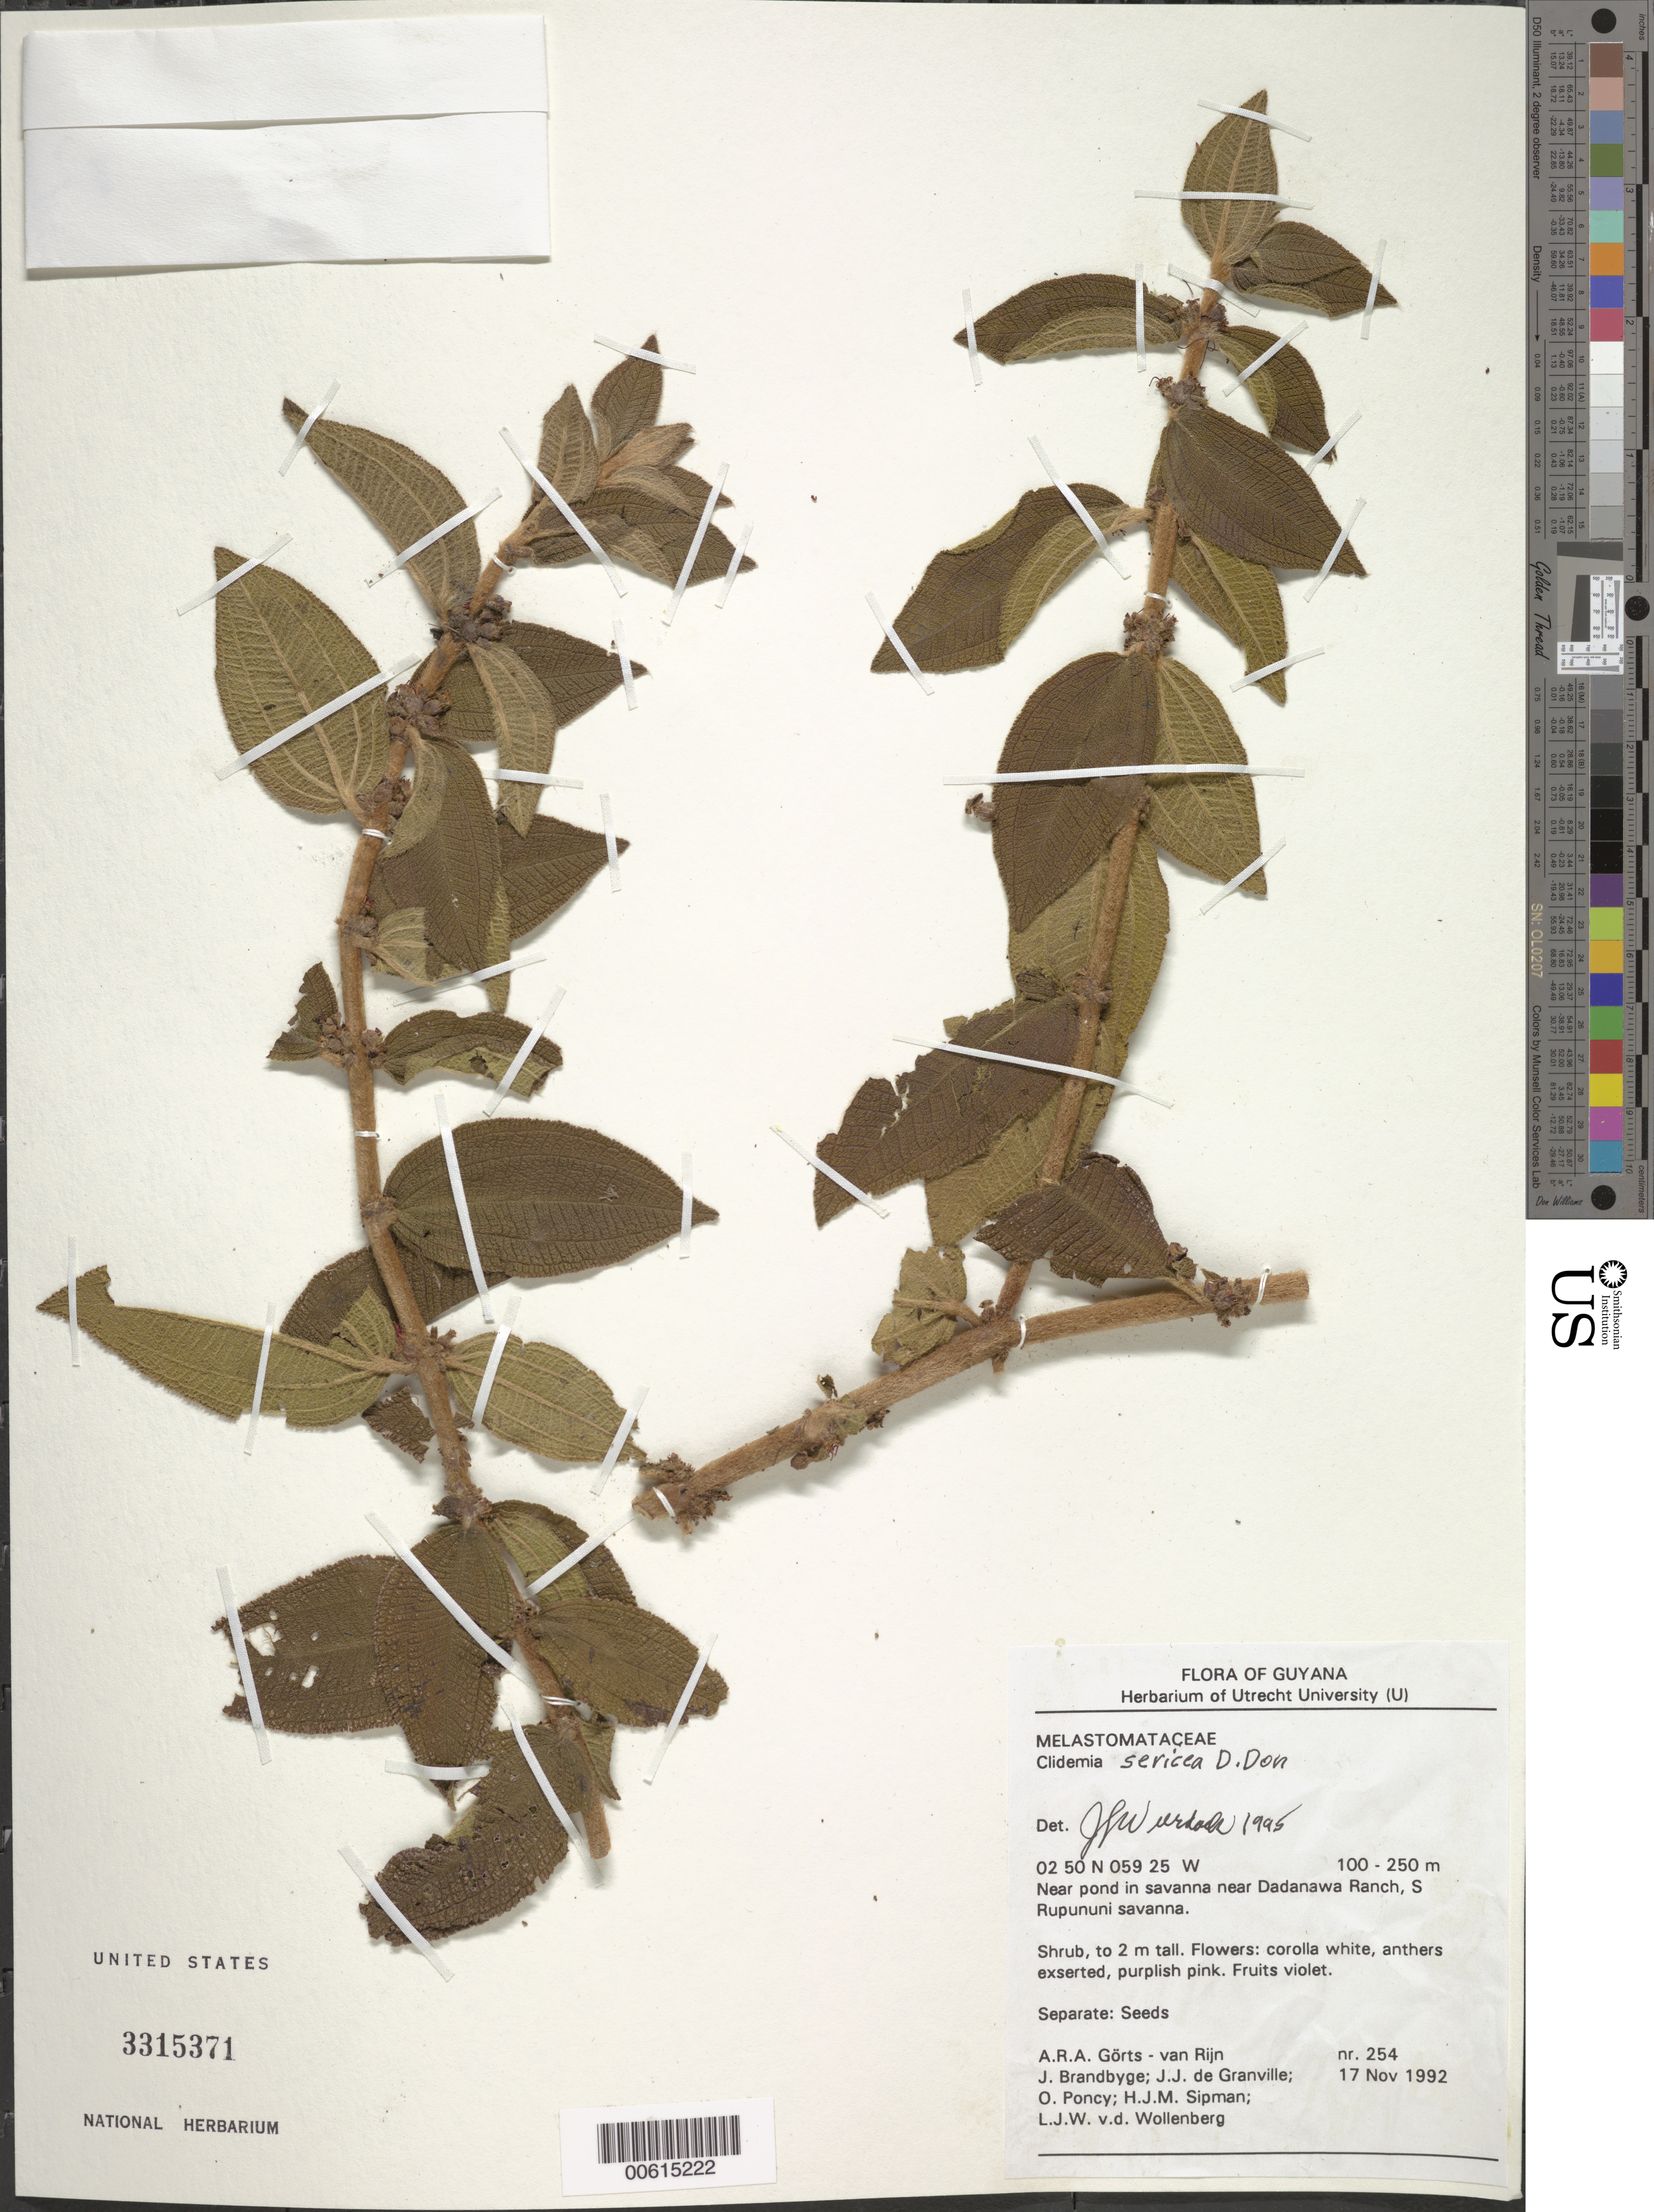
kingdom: Plantae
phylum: Tracheophyta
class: Magnoliopsida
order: Myrtales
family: Melastomataceae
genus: Clidemia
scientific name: Clidemia sericea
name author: D. Don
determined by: Wurdack, John J., (US), US (UNITED STATES)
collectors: A. .R. A. Görts-van Rijn, J. Brandbyge, J.-J. de Granville, O. Poncy, H. J. M. Sipman & L. van der Wollenberg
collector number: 254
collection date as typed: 17-Nov-92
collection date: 1992-11-17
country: Guyana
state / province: U. Takutu-U. Essequibo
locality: Dadanawa Ranch, vic. Mt. Tawatawun, S. Rupununi Savanna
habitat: Near pond in savanna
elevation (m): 100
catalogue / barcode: US 3315371